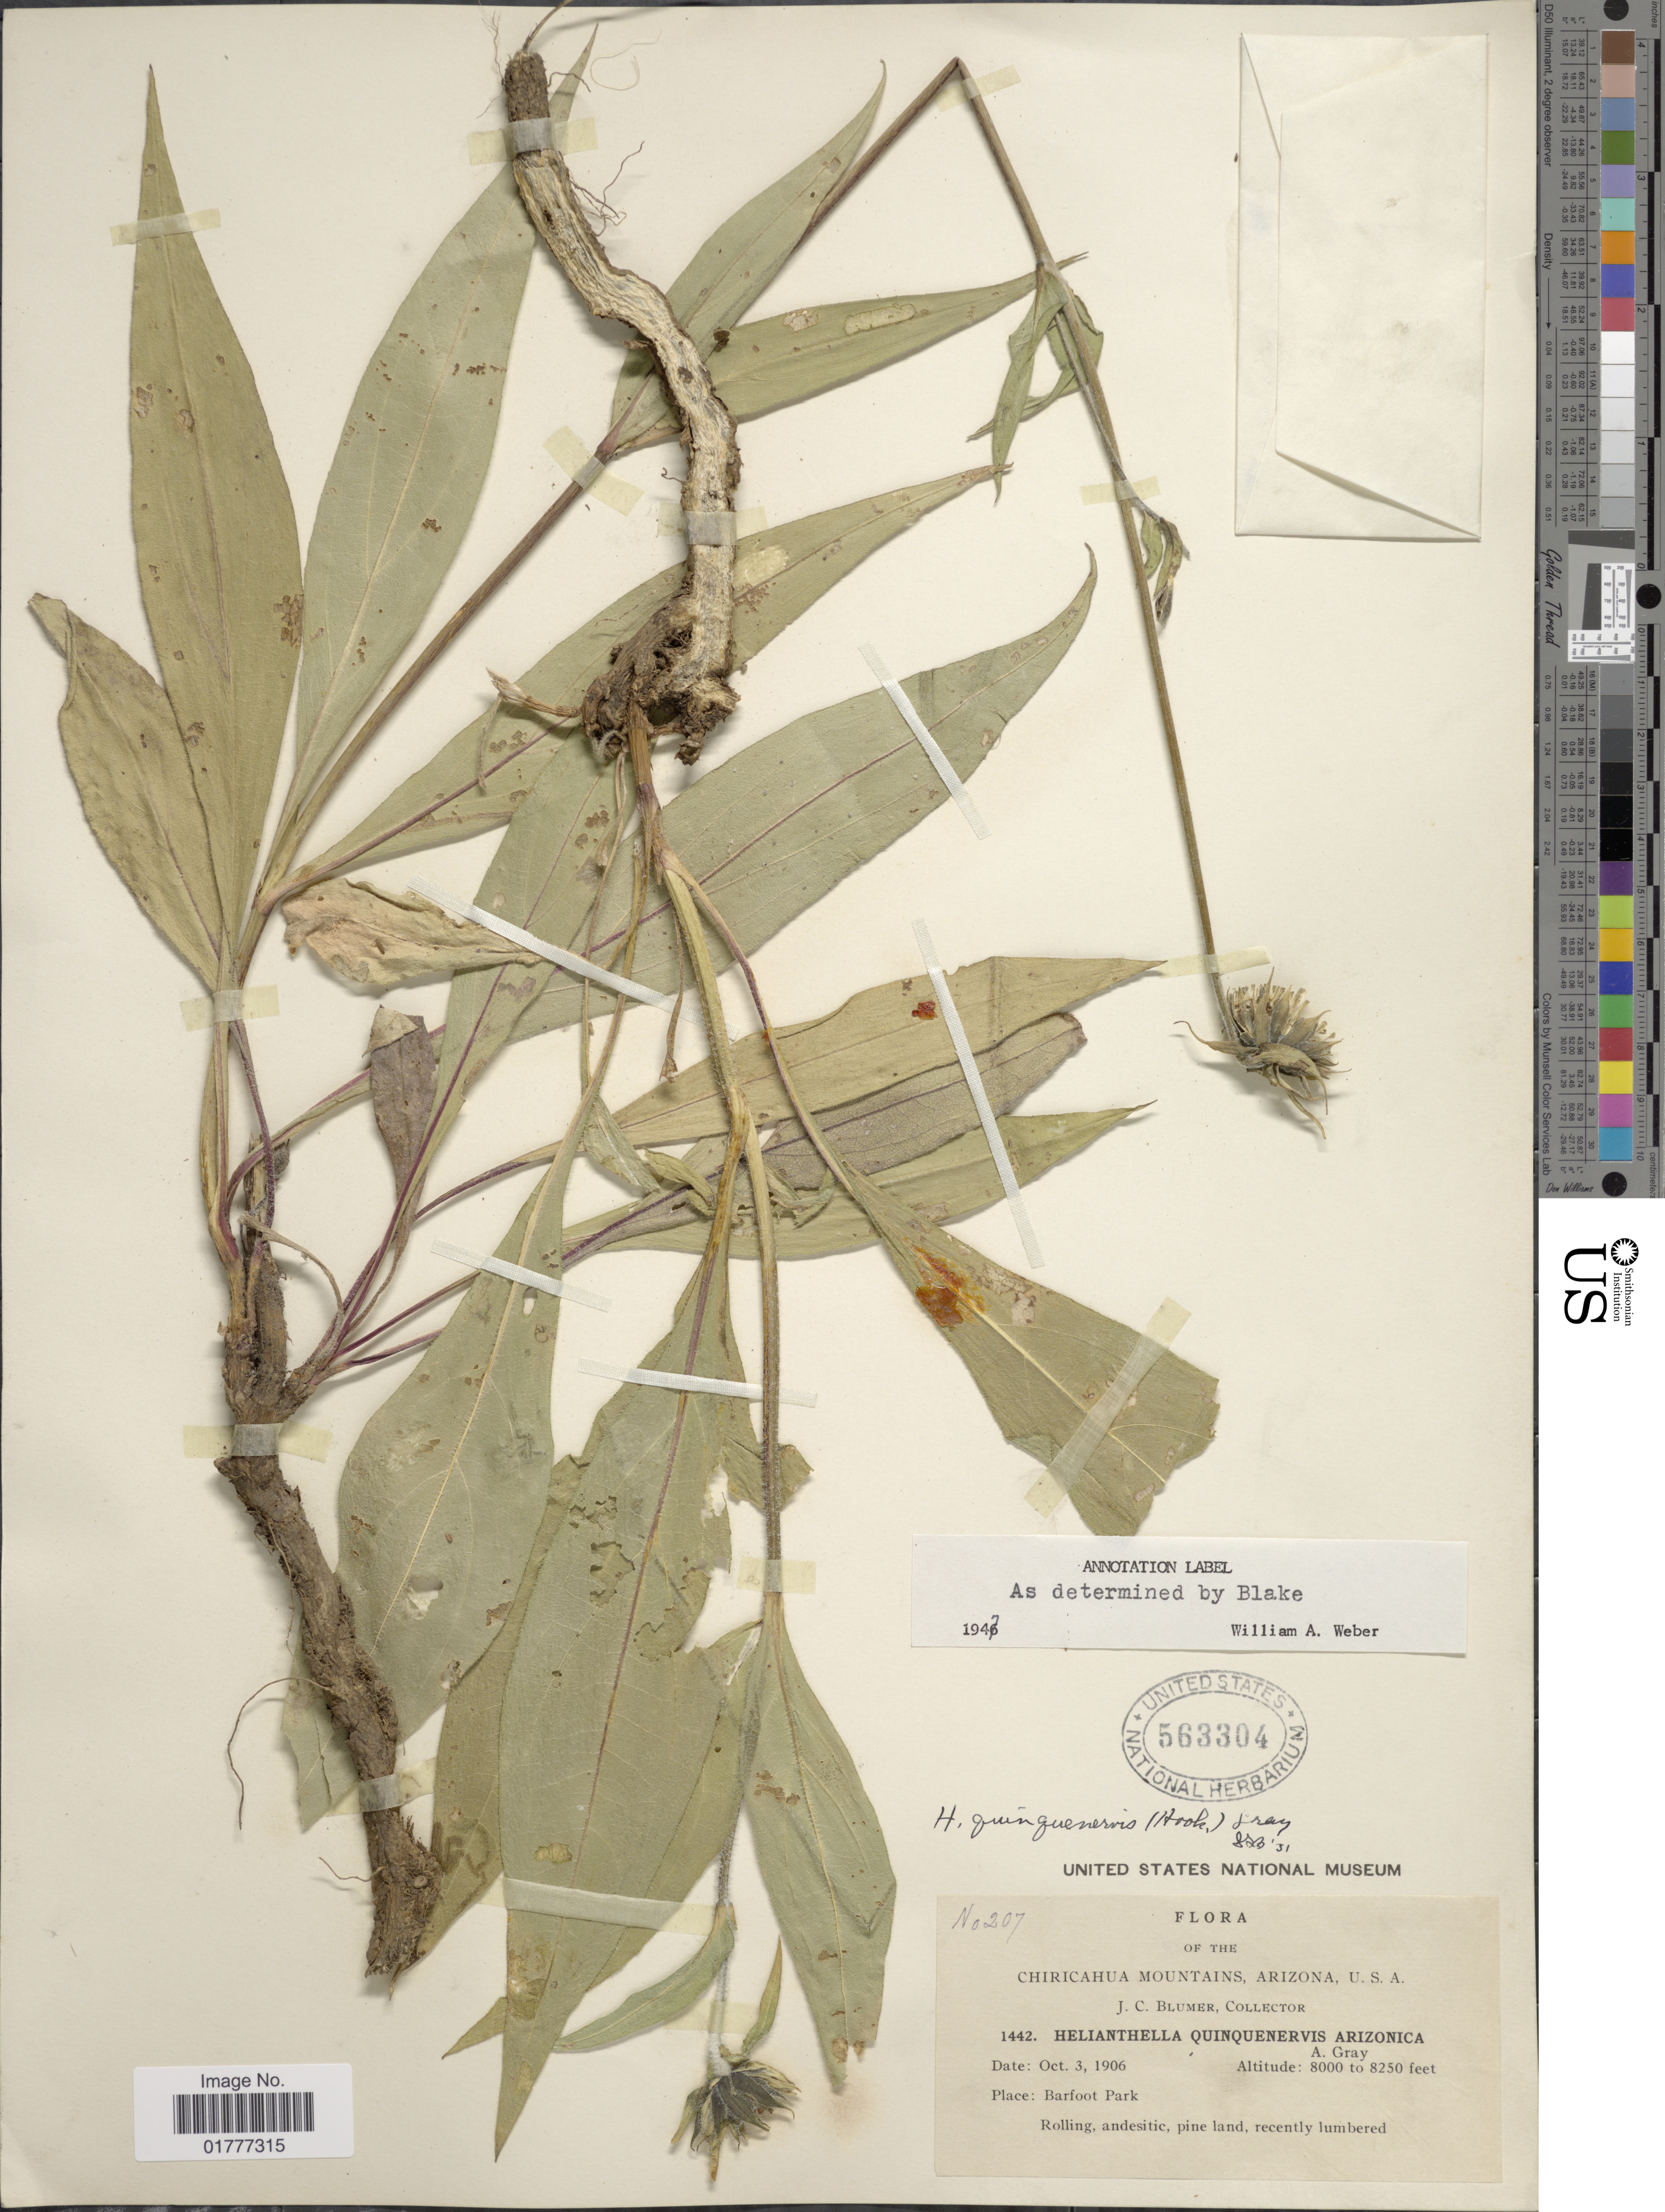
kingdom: Plantae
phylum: Tracheophyta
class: Magnoliopsida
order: Asterales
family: Asteraceae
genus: Helianthella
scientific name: Helianthella quinquenervis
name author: (Hook.) A. Gray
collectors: J. C. Blumer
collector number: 1442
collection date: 1906-10-03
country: United States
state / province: Arizona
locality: Chiricahua Mountains, Barfoot Park, pine land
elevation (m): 2438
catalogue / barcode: US 563304